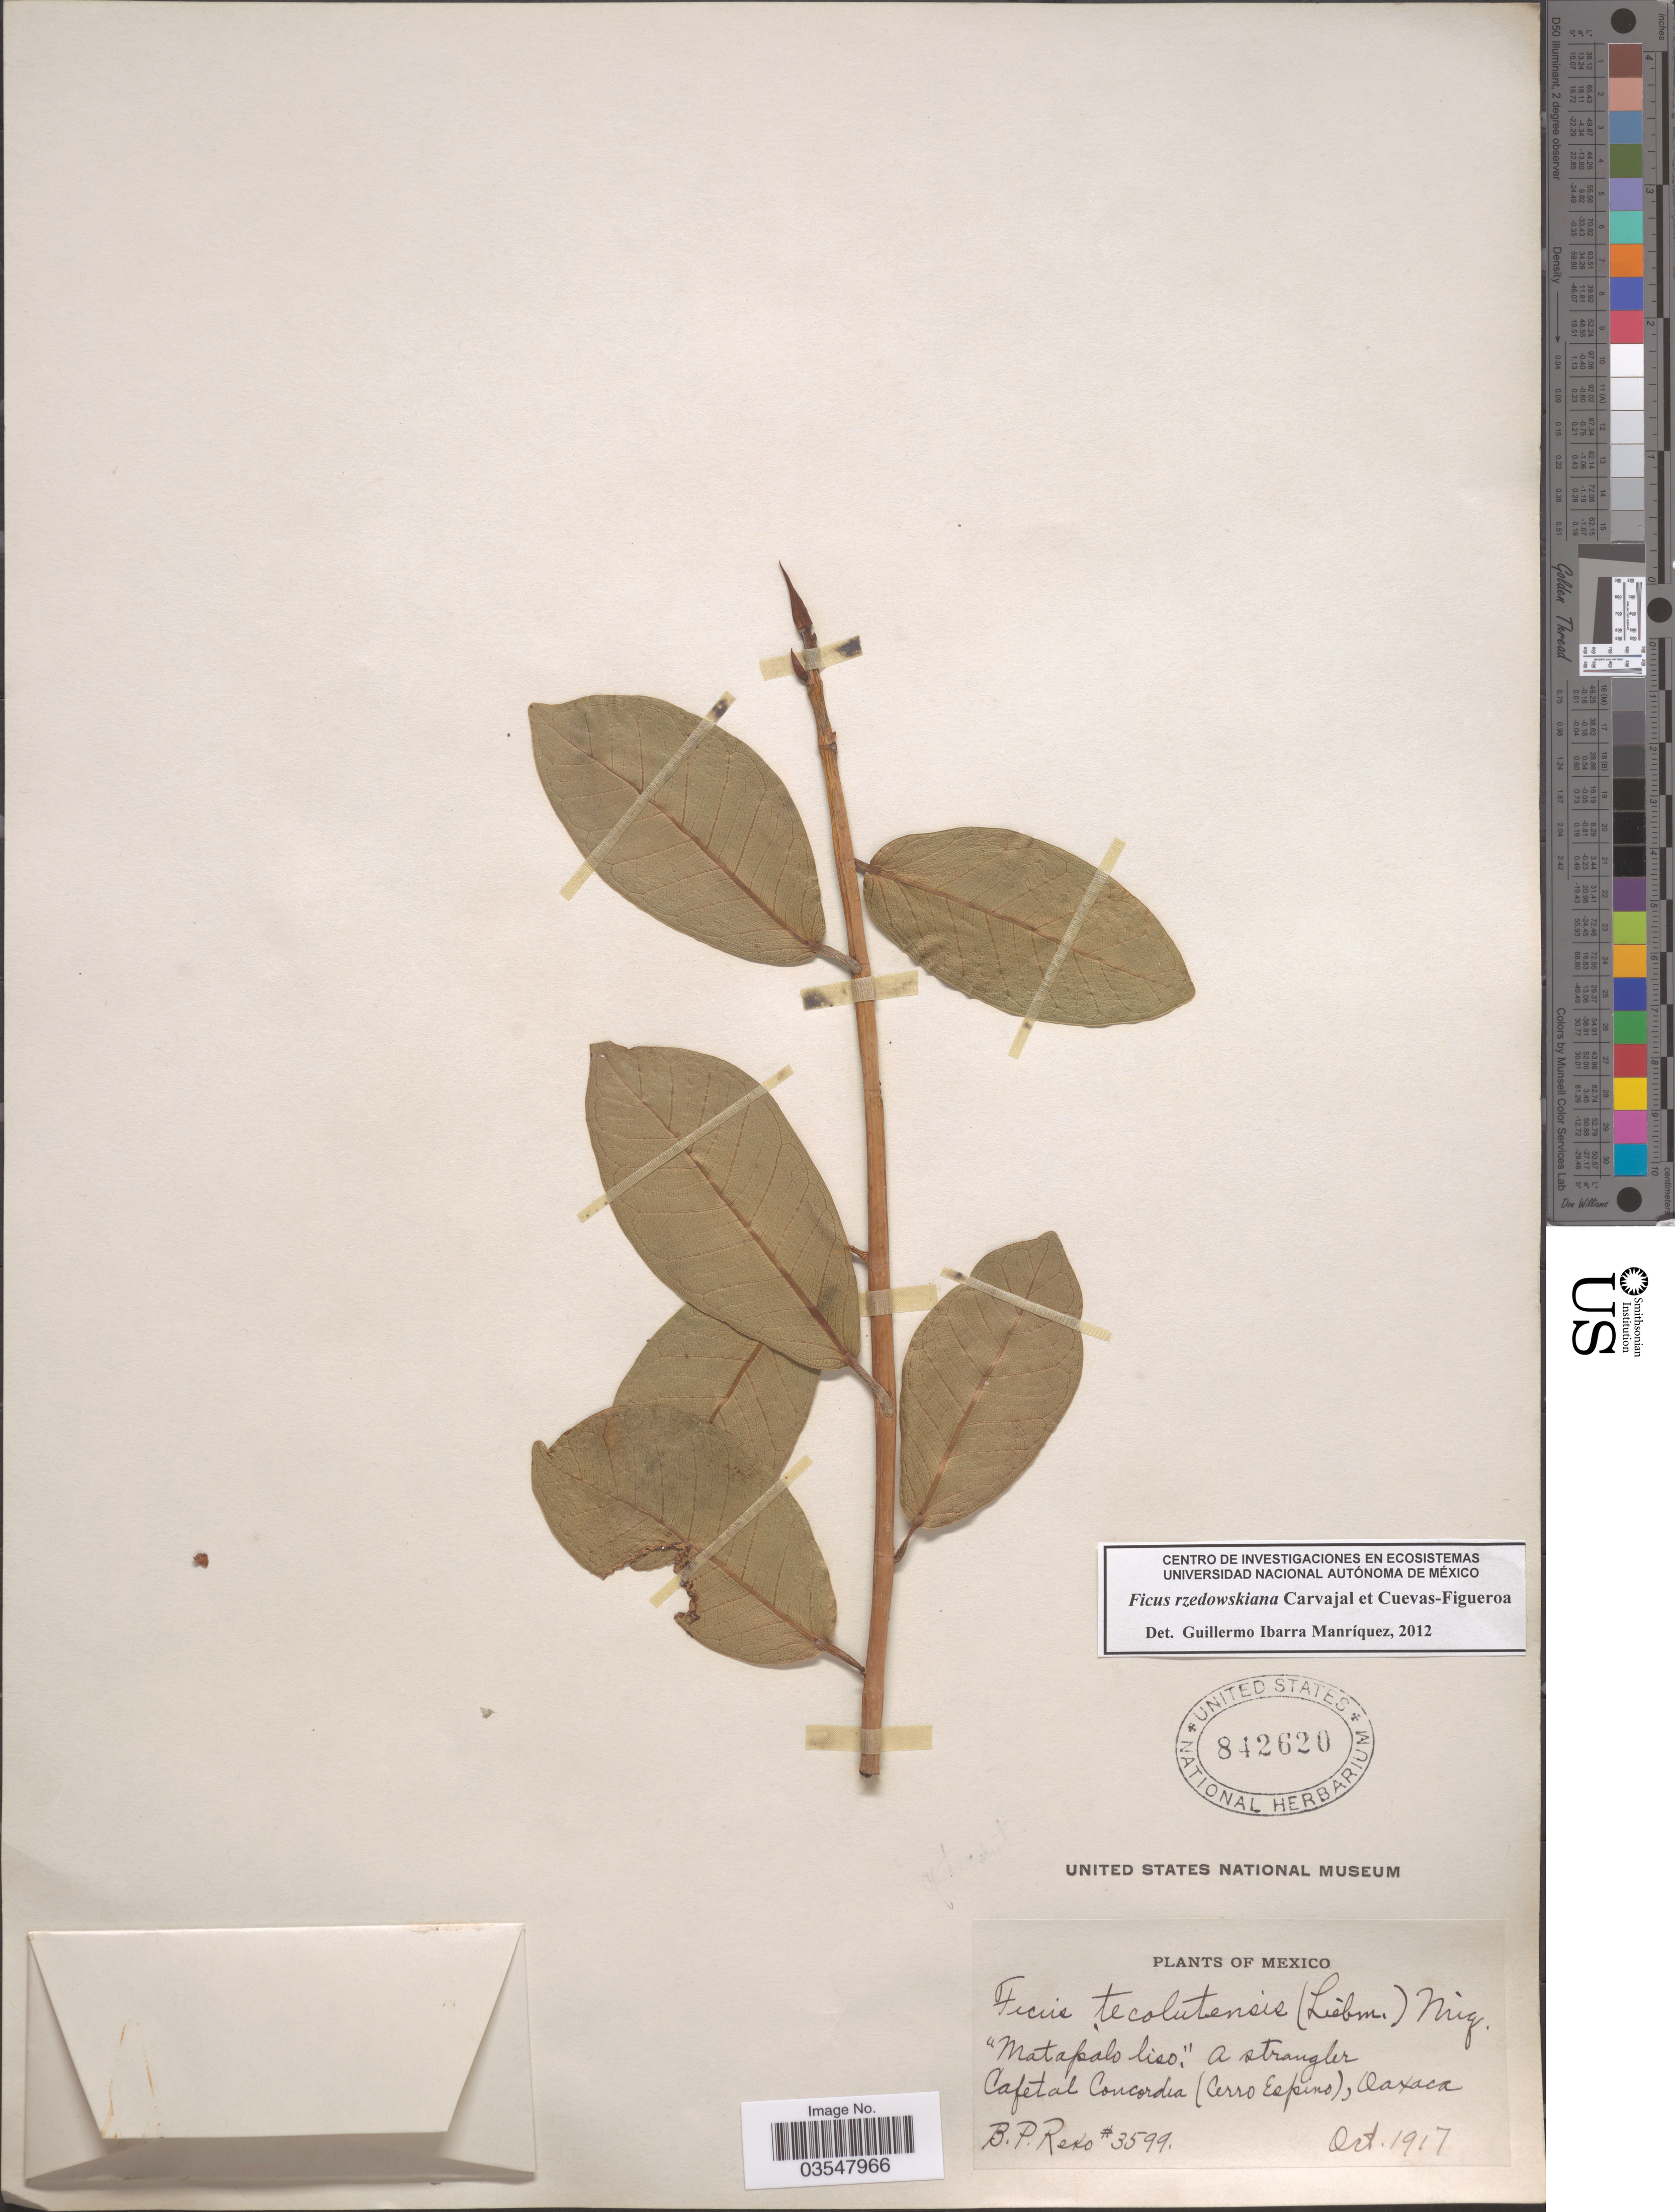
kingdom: Plantae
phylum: Tracheophyta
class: Magnoliopsida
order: Rosales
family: Moraceae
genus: Ficus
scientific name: Ficus rzedowskiana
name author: Carvajal & Cuev.-Fig.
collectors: B. P. Reko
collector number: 3599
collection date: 1917-10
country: Mexico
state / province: Oaxaca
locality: Cafetal Concordia (Cerro Espino).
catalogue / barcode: US 842620